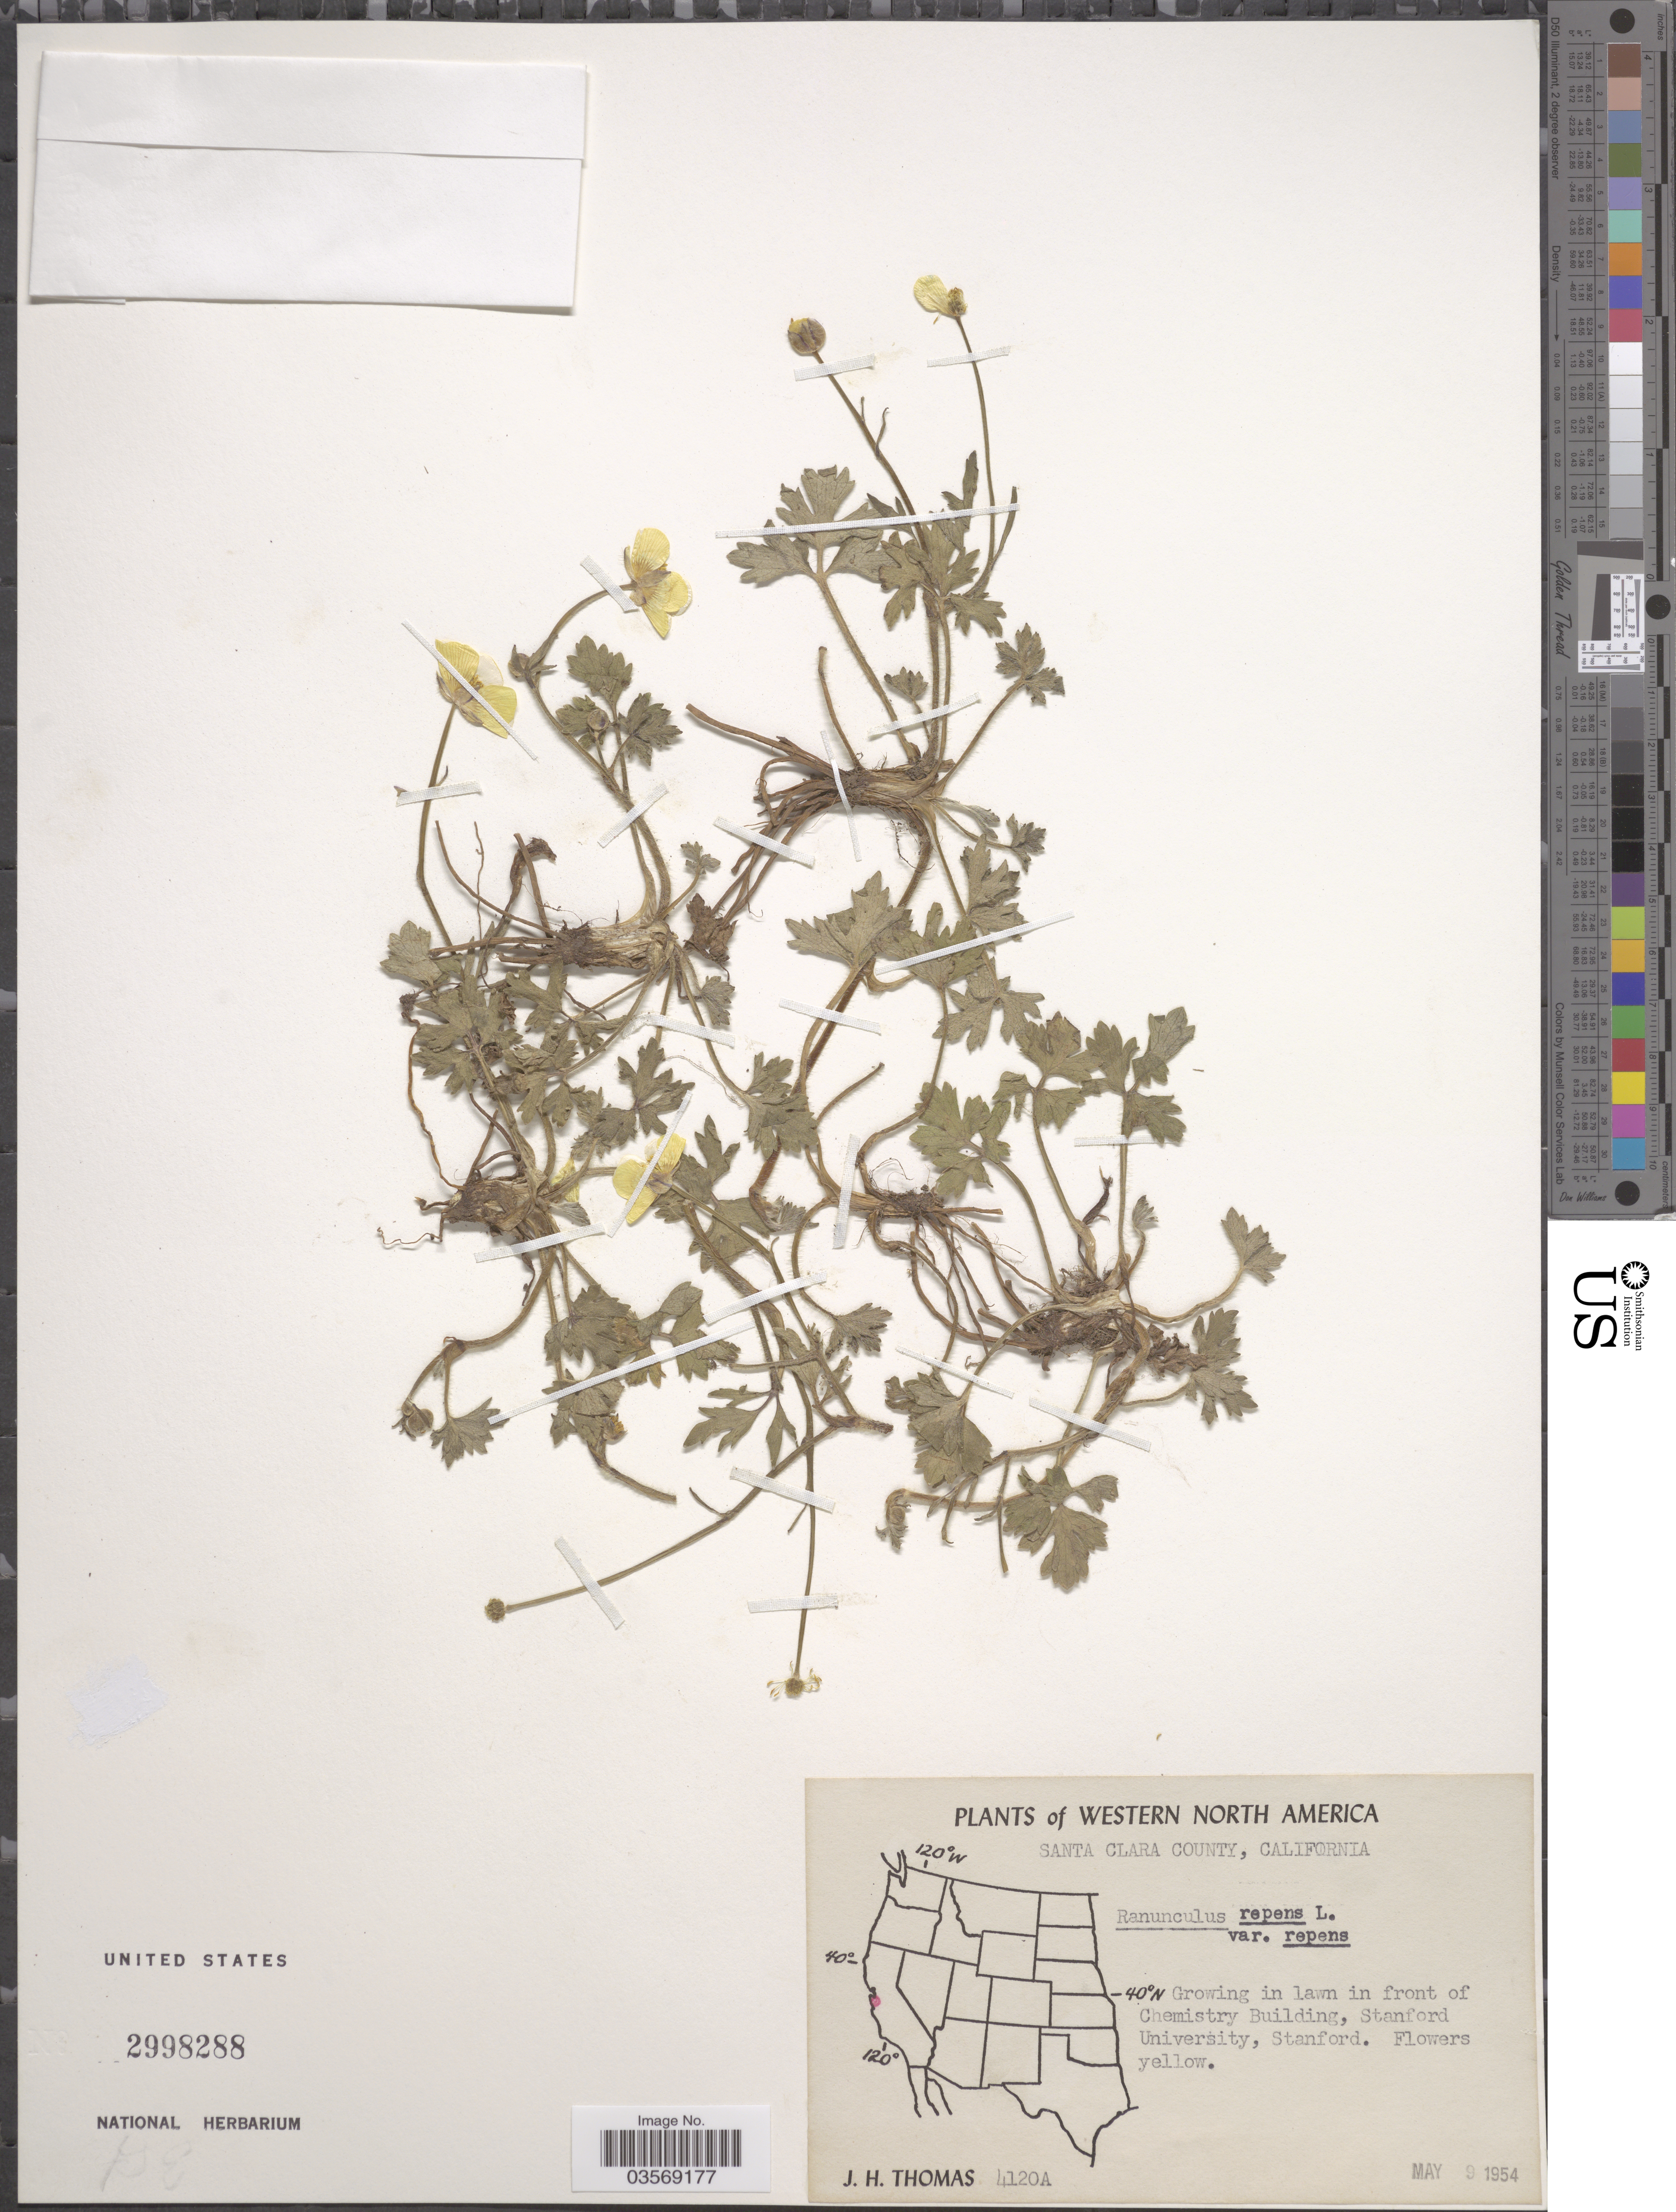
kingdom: Plantae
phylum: Tracheophyta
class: Magnoliopsida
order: Ranunculales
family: Ranunculaceae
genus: Ranunculus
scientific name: Ranunculus repens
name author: L.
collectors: J. H. Thomas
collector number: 4120A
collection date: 1954-05-09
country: United States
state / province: California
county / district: Santa Clara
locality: Western North America. Santa Clara County. Growing in lawn in front of Chemistry Building, Stanford University, Stanford.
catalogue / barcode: US 2998288